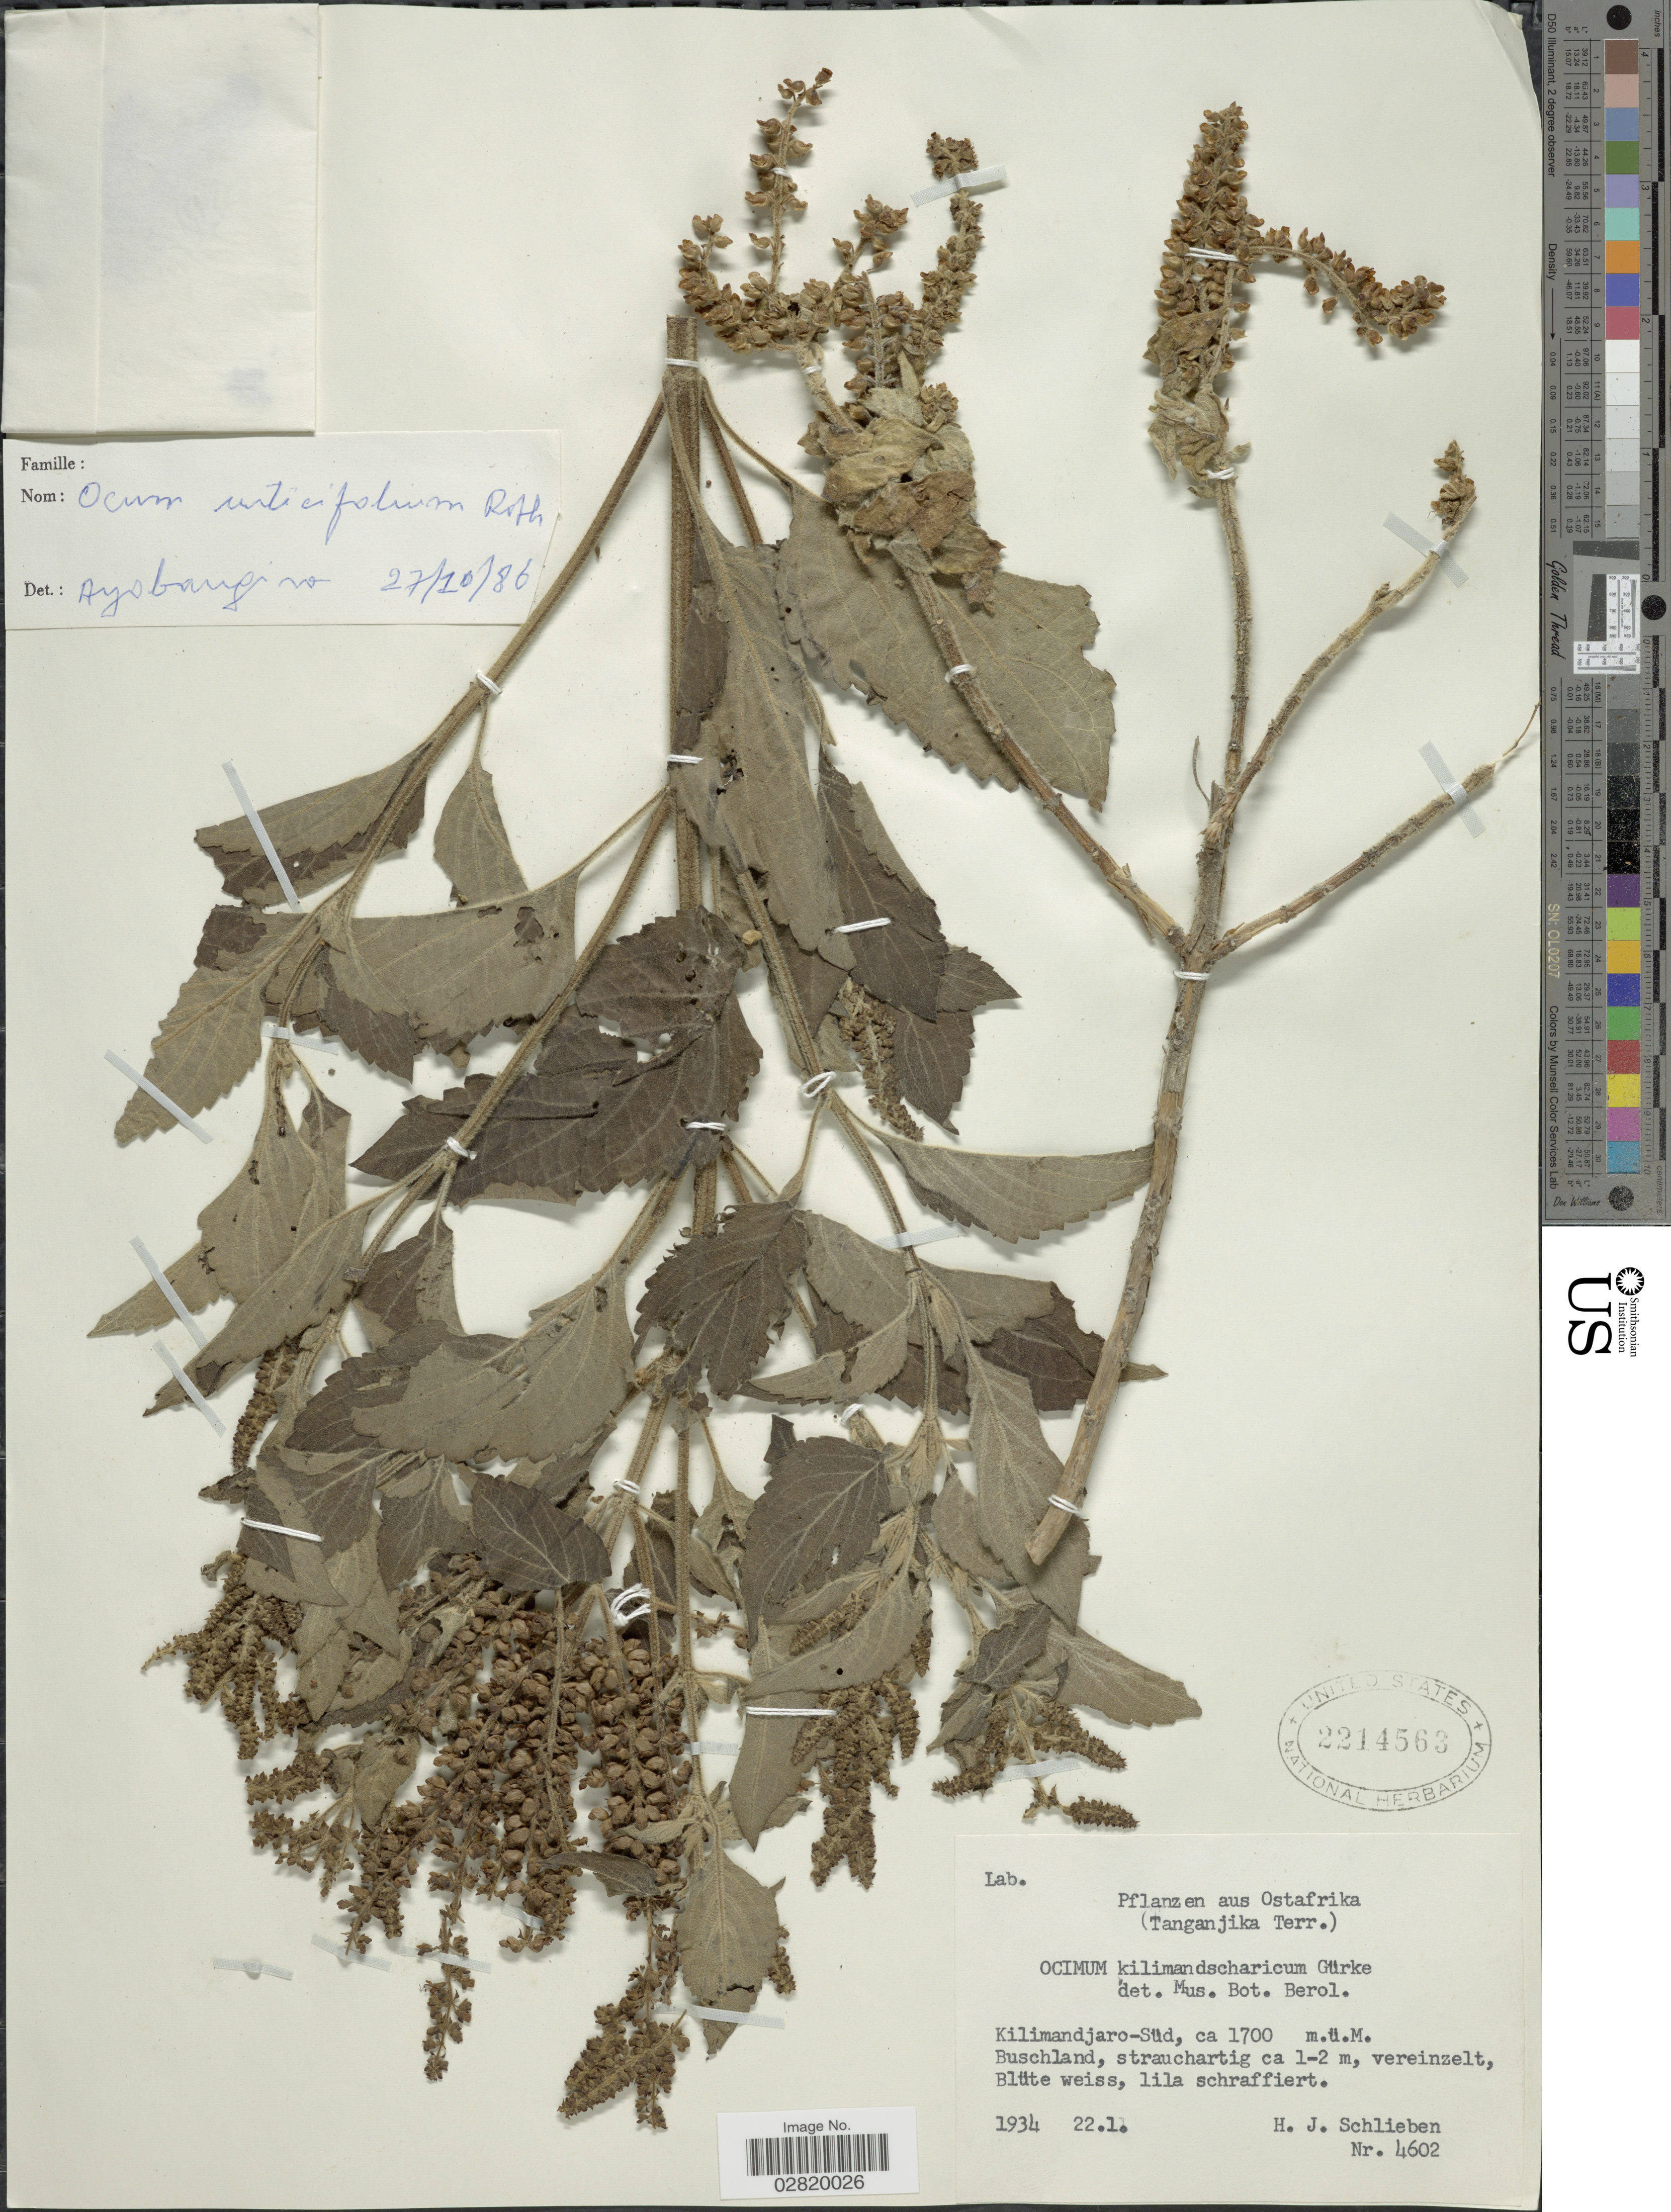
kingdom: Plantae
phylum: Tracheophyta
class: Magnoliopsida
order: Lamiales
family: Lamiaceae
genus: Ocimum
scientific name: Ocimum urticifolium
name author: A. Roth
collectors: H. J. Schlieben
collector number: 4602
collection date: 1934-01-22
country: Tanzania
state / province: Kilimanjaro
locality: Ostafrika. Tanganjika Terr., Kilimandjaro-Süd.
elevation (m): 1700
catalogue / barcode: US 2214563